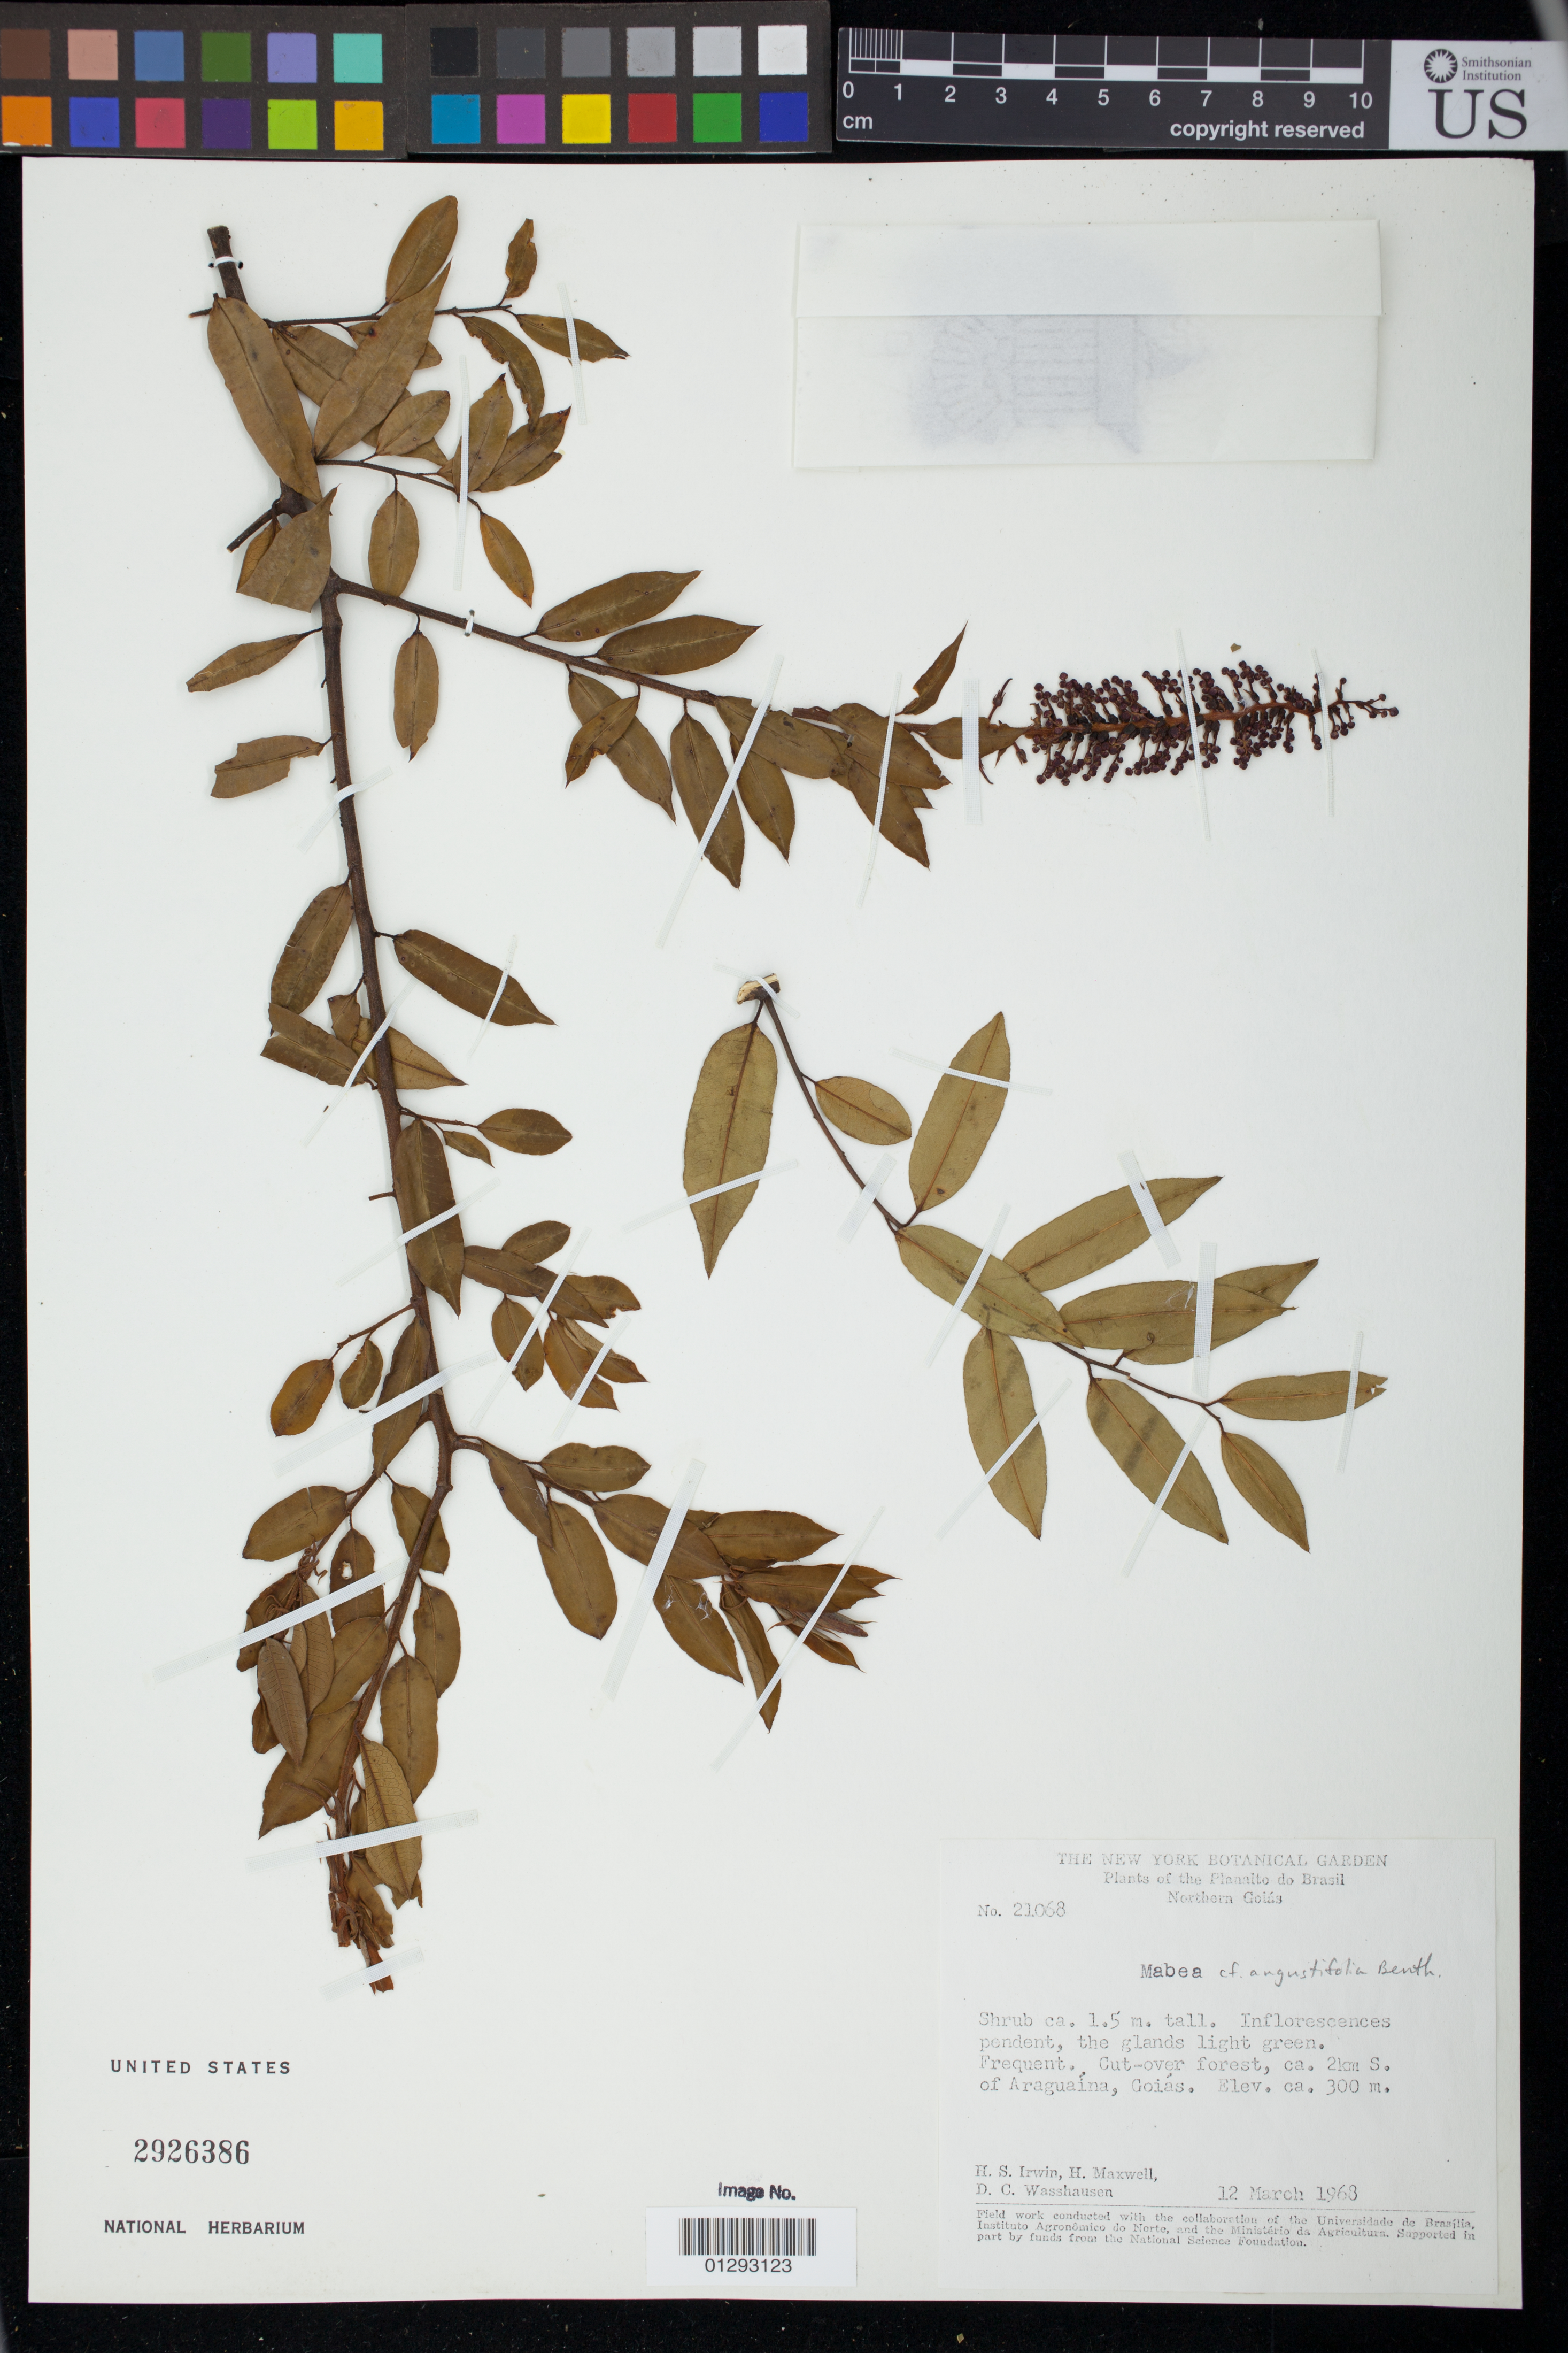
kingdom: Plantae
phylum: Tracheophyta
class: Magnoliopsida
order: Malpighiales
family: Euphorbiaceae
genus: Mabea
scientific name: Mabea angustifolia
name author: Spruce ex Benth.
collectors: H. Irwin, H. Maxwell & D. C. Wasshausen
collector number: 21068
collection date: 1968-03-12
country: Brazil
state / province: Goias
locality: ca, 2km S. of Araguaina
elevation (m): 300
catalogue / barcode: US 2926386